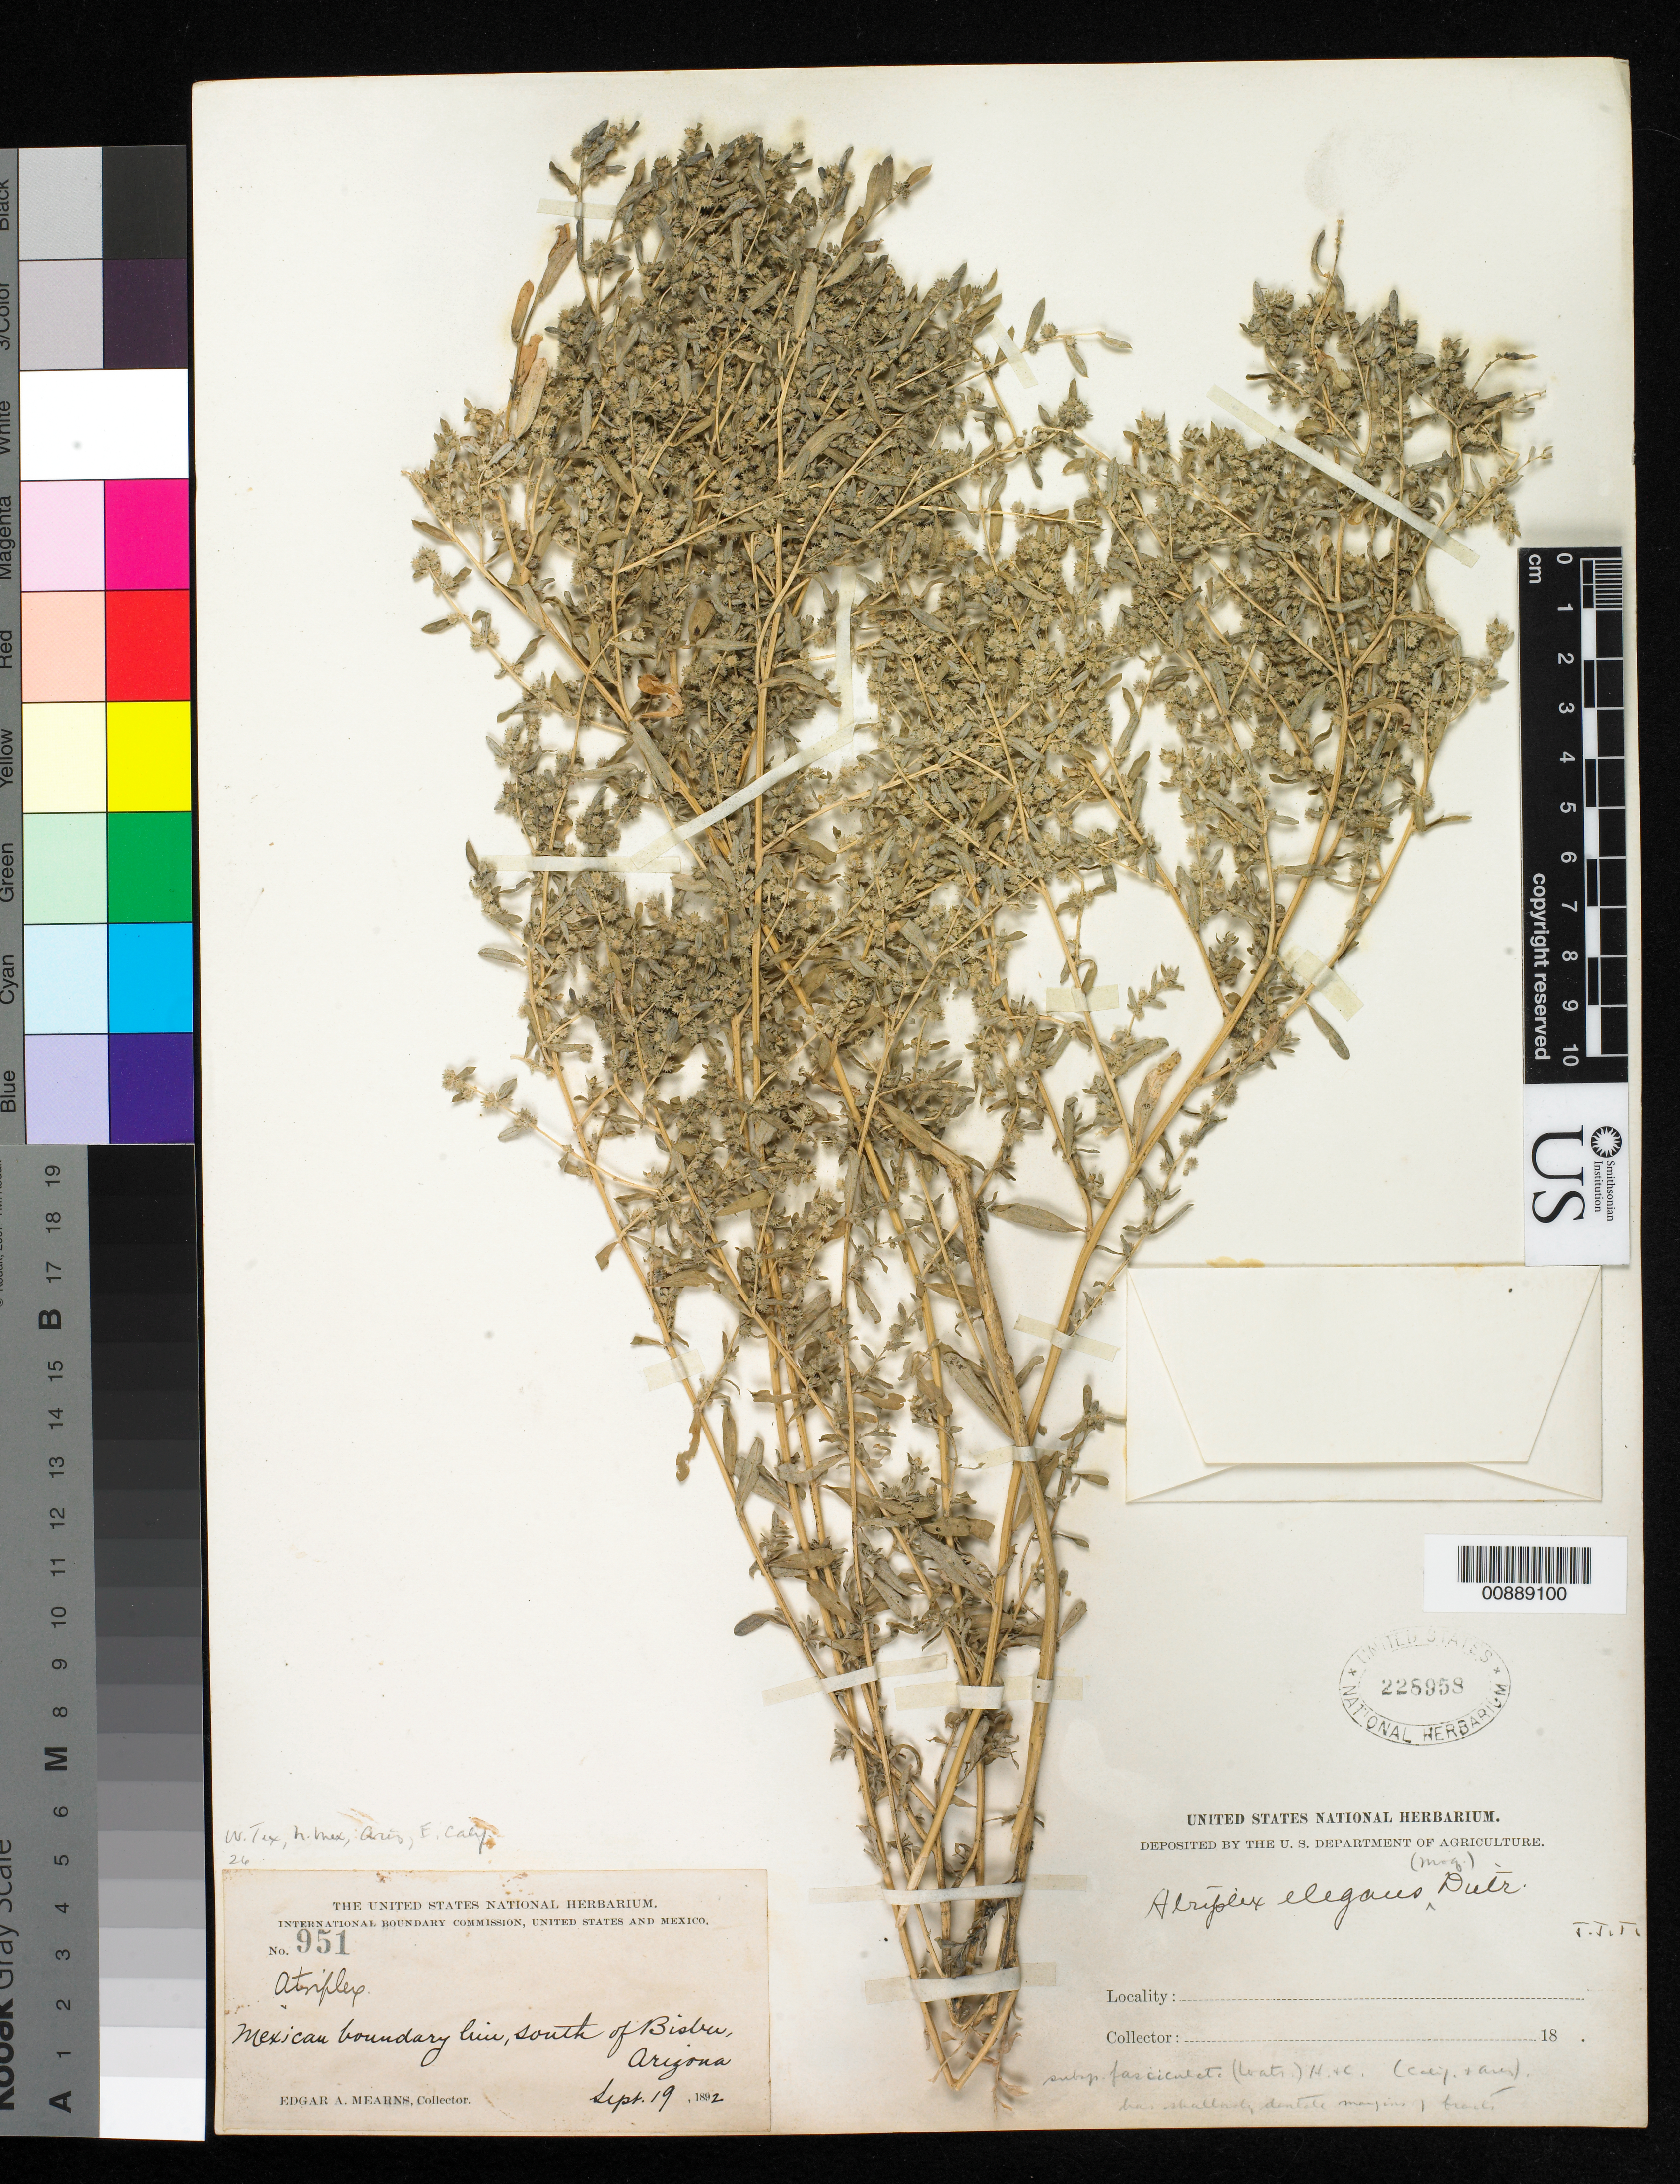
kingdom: Plantae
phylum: Tracheophyta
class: Magnoliopsida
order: Caryophyllales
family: Amaranthaceae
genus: Atriplex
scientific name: Atriplex elegans subsp. fasciculata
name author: (S. Watson) H.M. Hall & Clem.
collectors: E. A. Mearns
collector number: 951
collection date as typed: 19 Sep 1892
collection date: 1892-09-19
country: United States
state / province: Arizona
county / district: Cochise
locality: Mexican Boundary Line, S of Bisbee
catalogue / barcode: US 228958